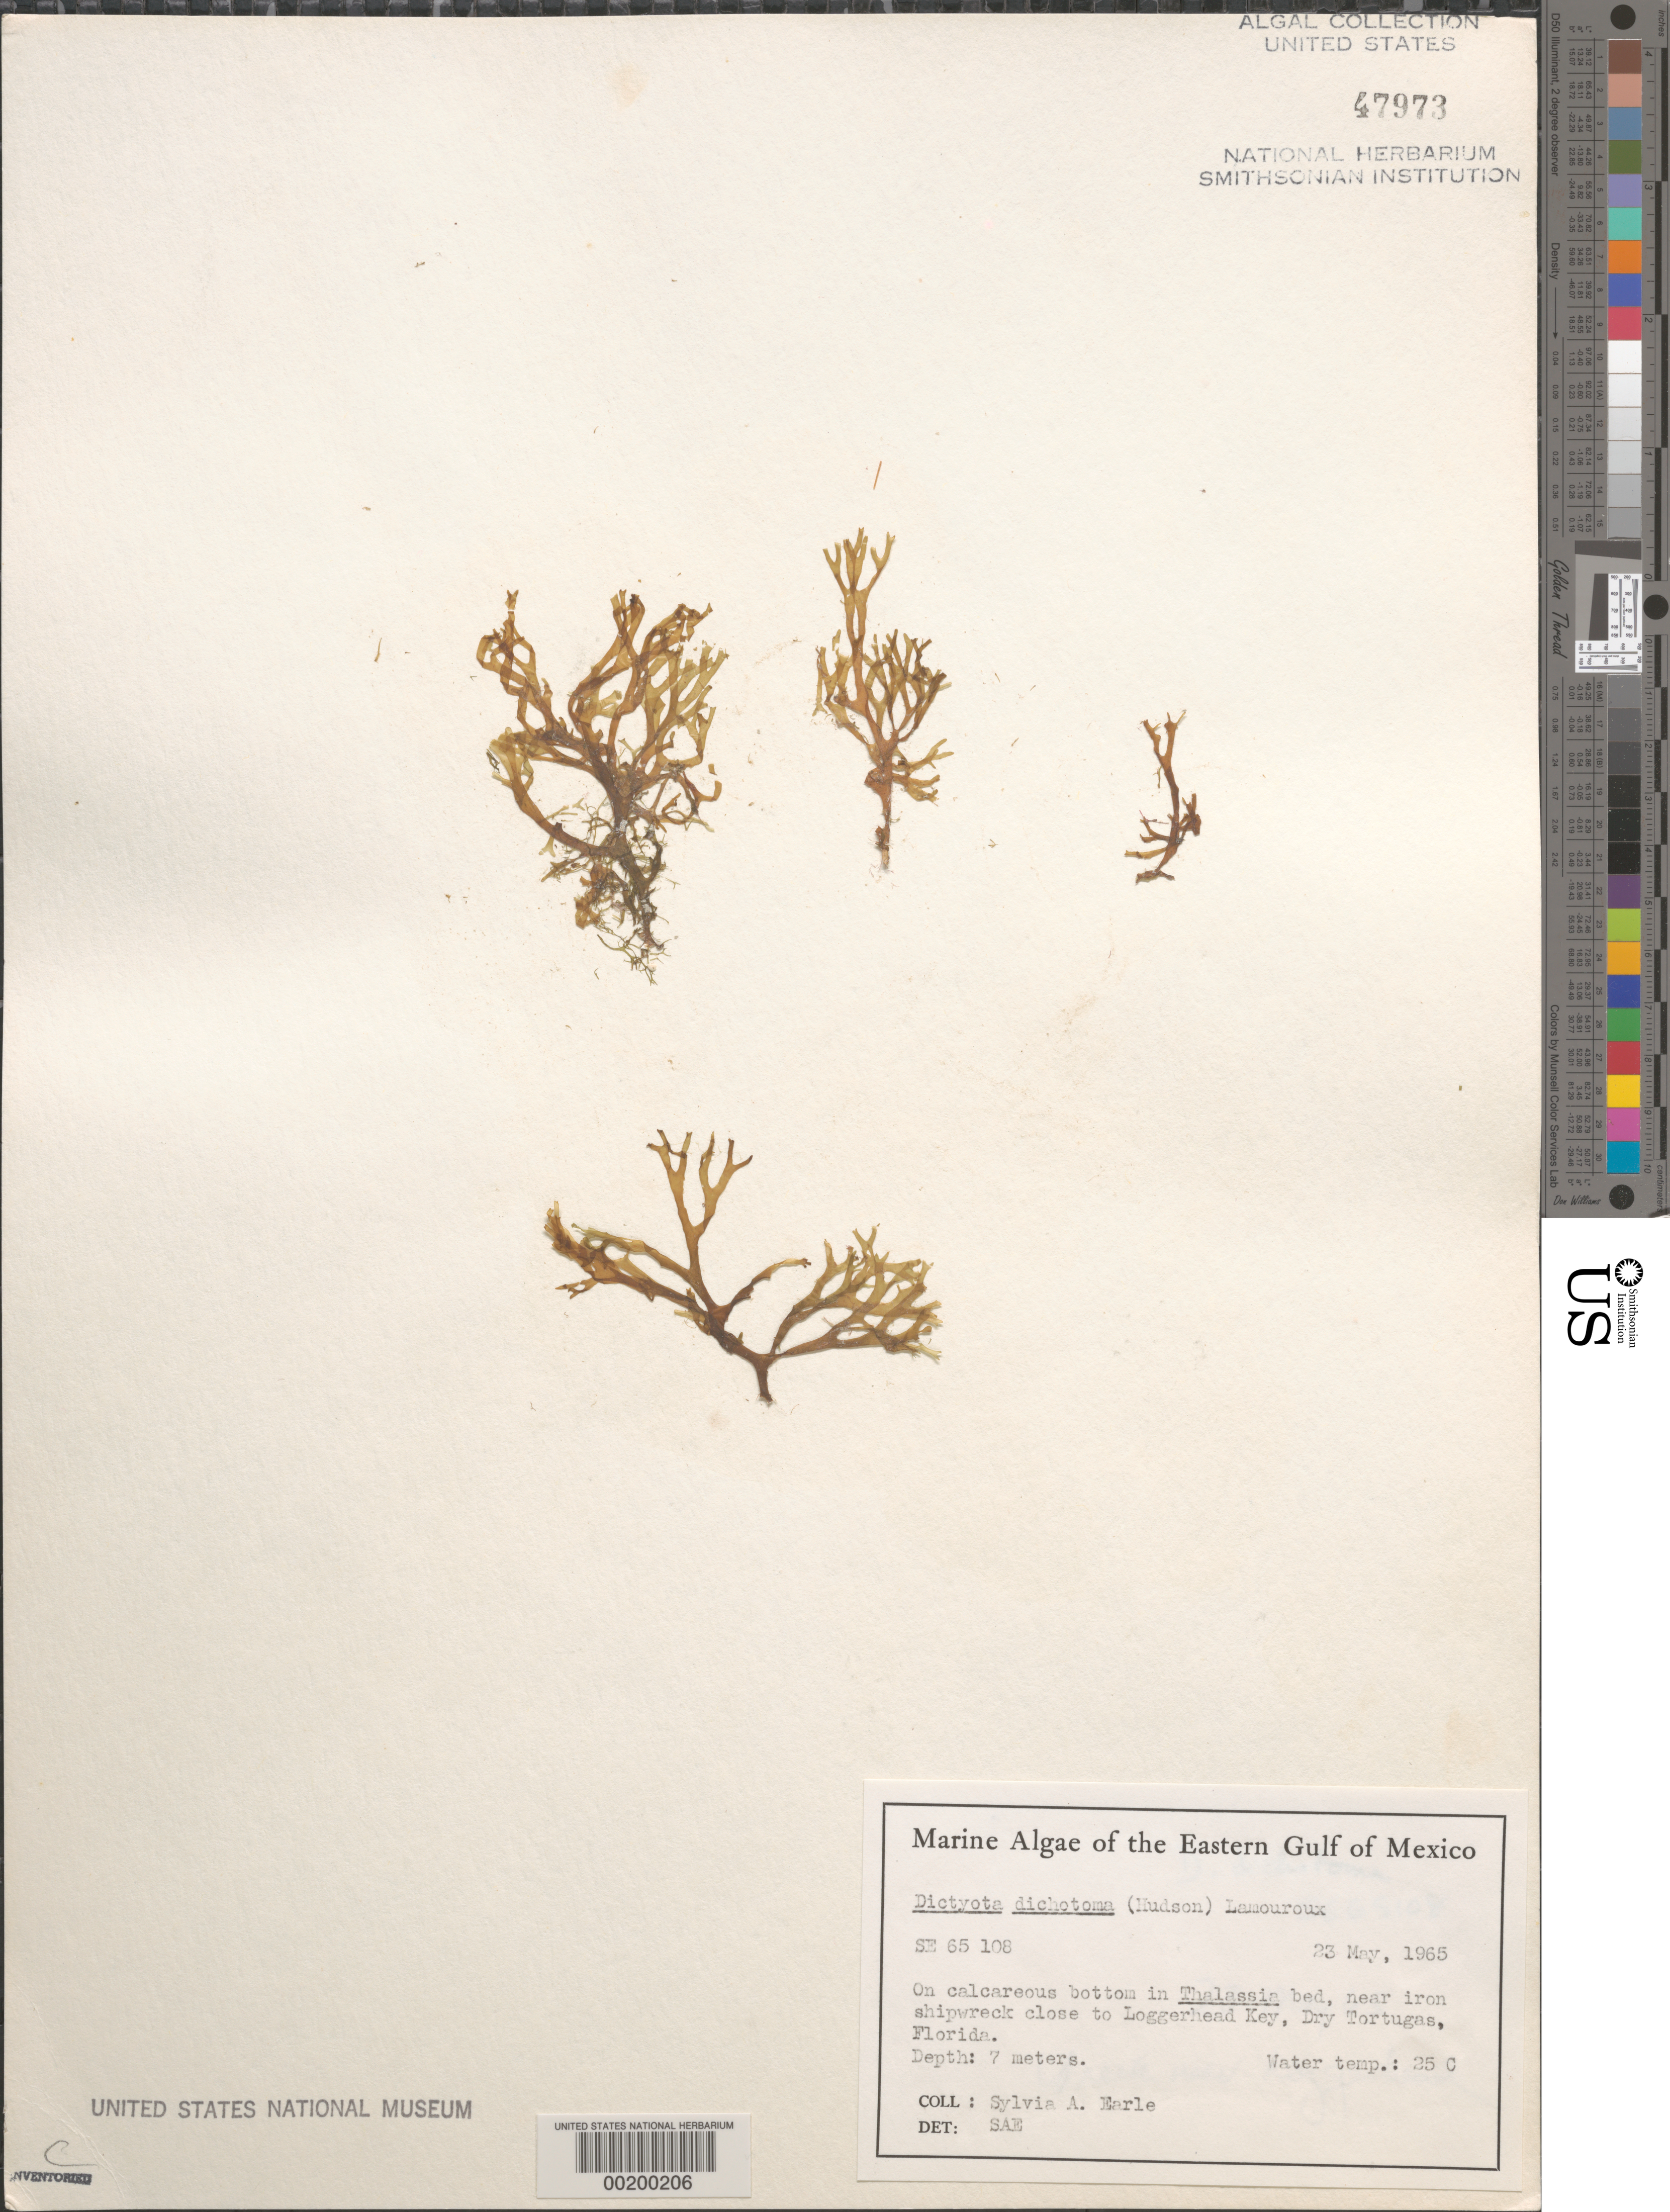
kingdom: Chromista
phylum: Ochrophyta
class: Phaeophyceae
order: Dictyotales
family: Dictyotaceae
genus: Dictyota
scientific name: Dictyota dichotoma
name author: (Huds.) J.V.Lamouroux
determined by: Earle, S. A.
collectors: S. A. Earle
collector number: Se 65108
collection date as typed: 23 May 1965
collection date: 1965-05-23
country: United States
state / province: Florida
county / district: Monroe County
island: Dry Tortugas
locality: Near Loggerhead Key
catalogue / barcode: US 47973